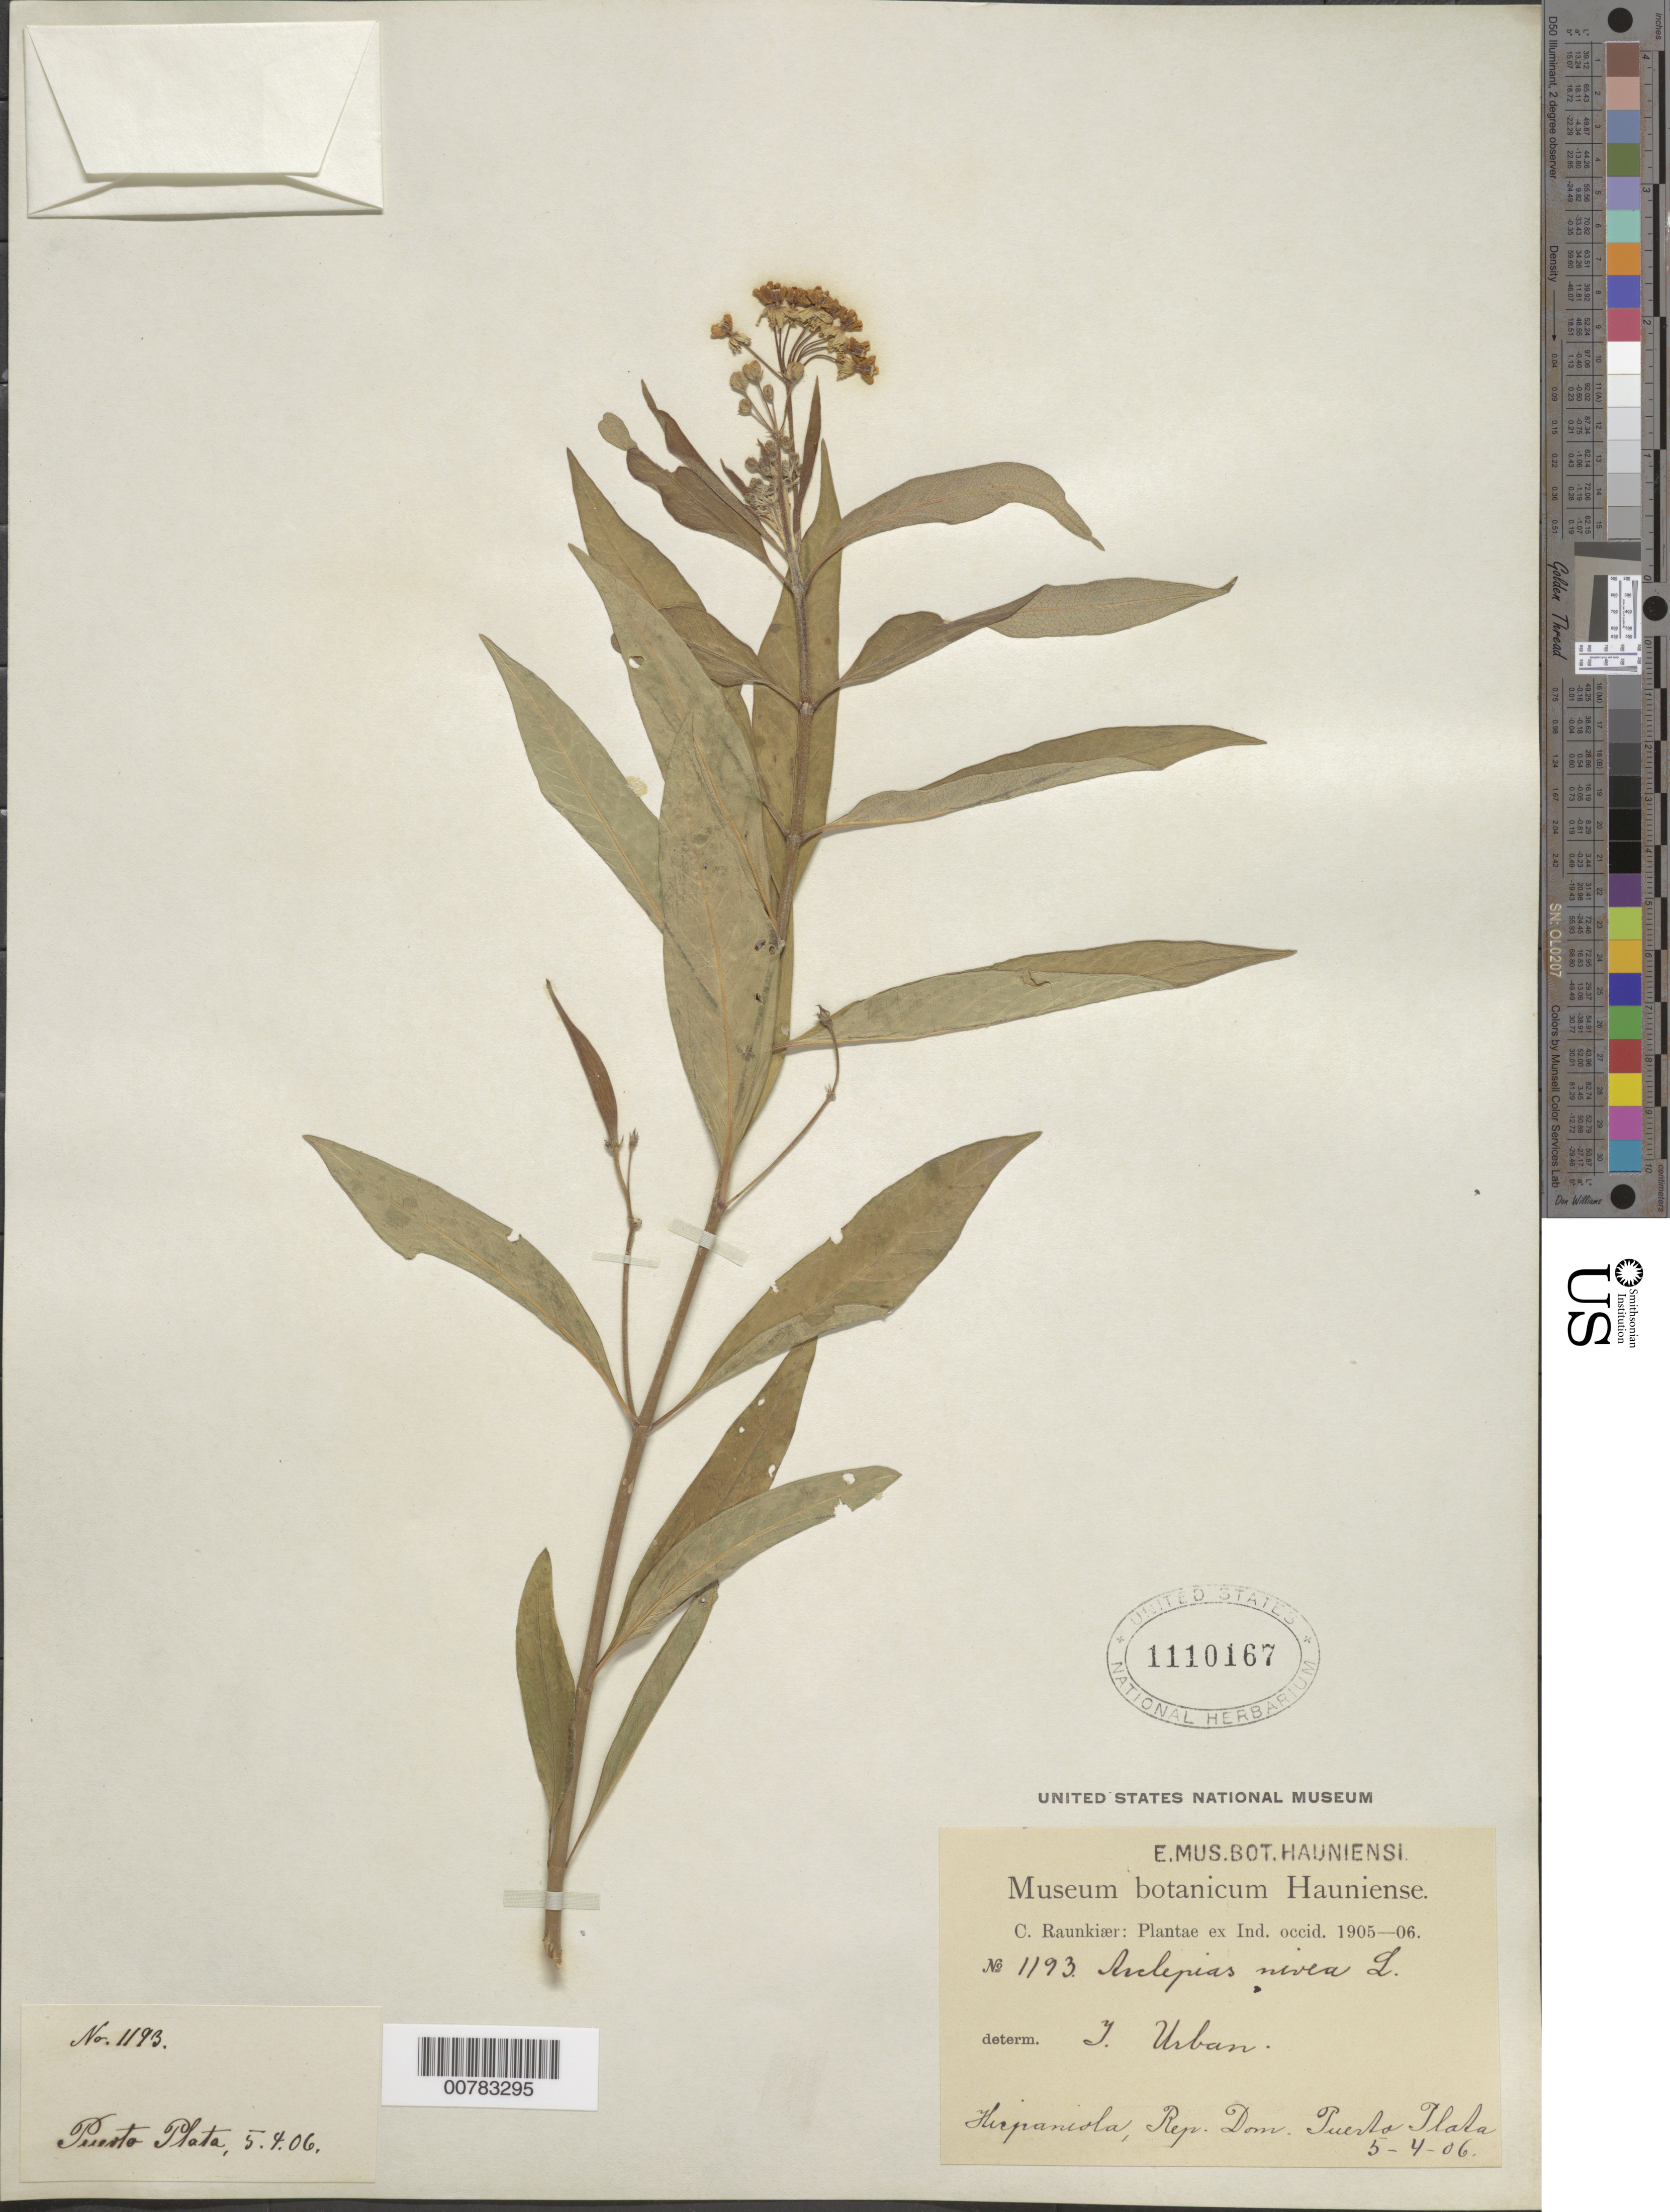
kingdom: Plantae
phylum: Tracheophyta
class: Magnoliopsida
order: Gentianales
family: Apocynaceae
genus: Asclepias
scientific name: Asclepias nivea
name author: L.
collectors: C. C. Raunkiaer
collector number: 1193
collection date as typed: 05 Apr 1906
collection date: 1906-04-05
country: Dominican Republic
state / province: Puerto Plata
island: Hispaniola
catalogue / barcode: US 1110167